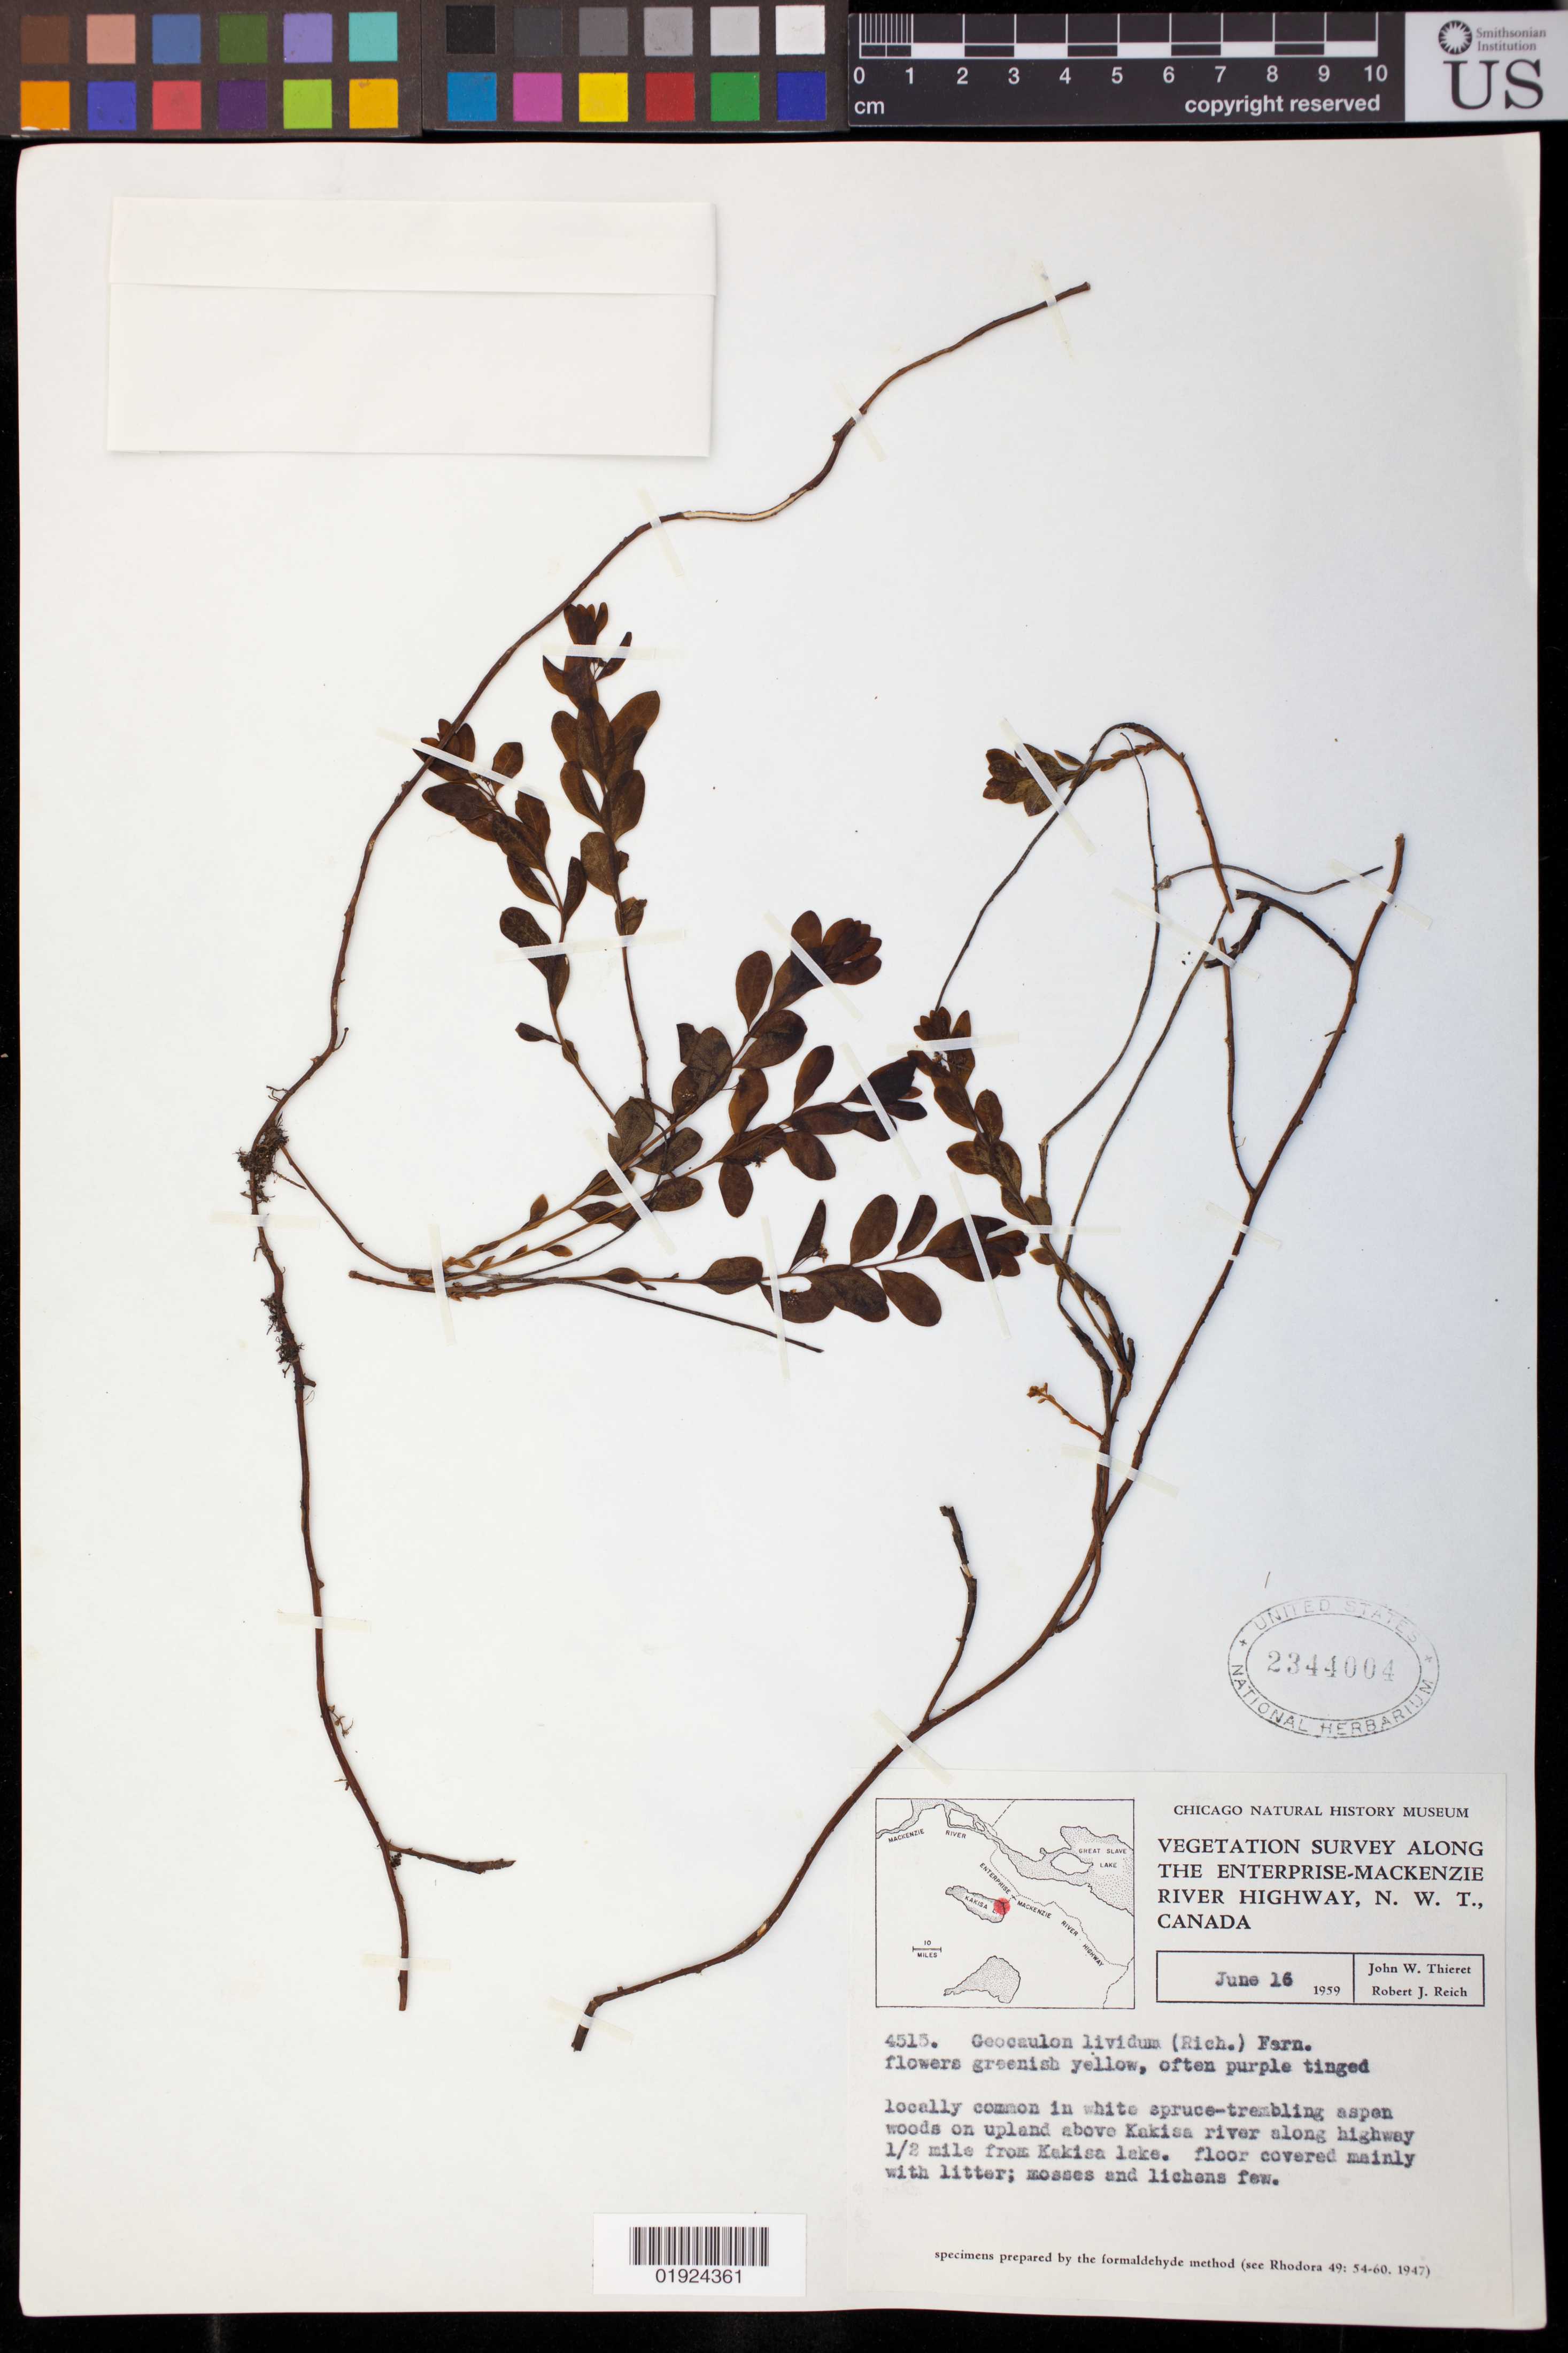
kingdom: Plantae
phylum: Tracheophyta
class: Magnoliopsida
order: Santalales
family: Comandraceae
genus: Geocaulon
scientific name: Geocaulon lividum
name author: (Richardson) Fernald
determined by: Piehl, M. A.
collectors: J. W. Thieret & R. Reich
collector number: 4515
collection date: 1959-06-16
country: Canada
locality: upland above Kakisa river along highway 1/2 mile from Kakisa lake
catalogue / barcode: US 2344004